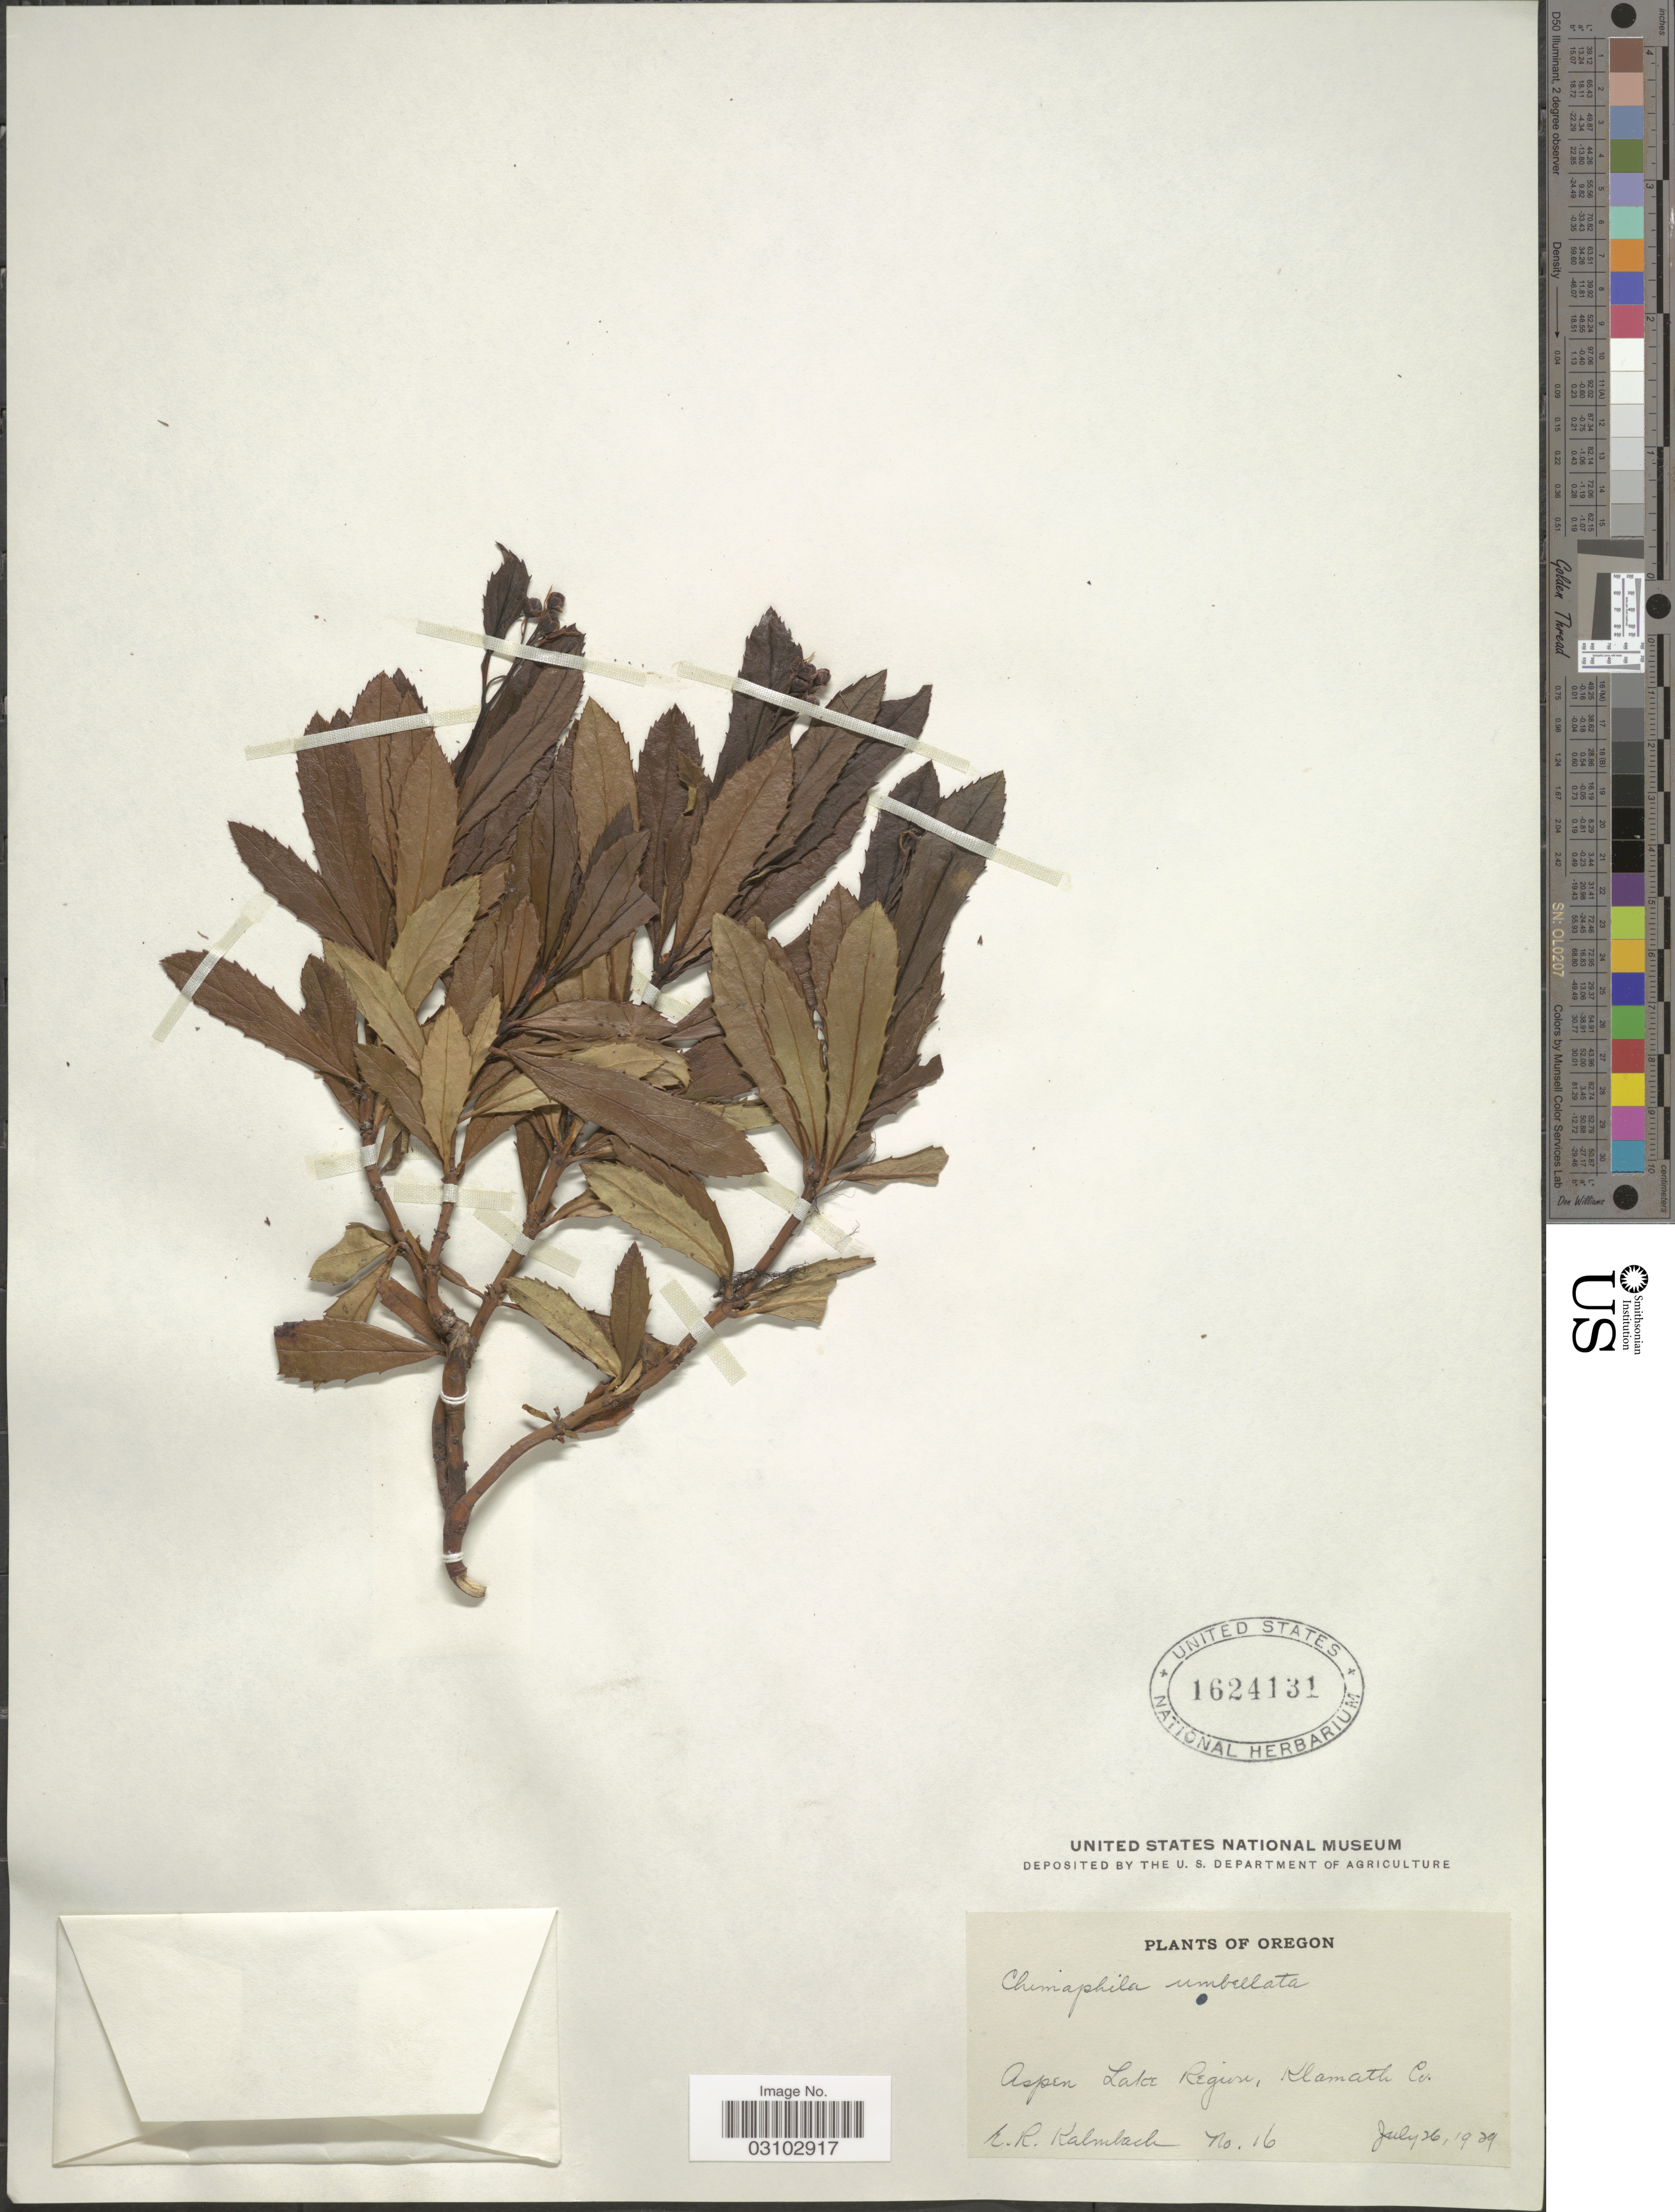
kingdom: Plantae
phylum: Tracheophyta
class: Magnoliopsida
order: Ericales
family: Ericaceae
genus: Chimaphila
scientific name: Chimaphila umbellata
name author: (L.) W.P.C. Barton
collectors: E. Kalmbach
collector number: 16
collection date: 1929-07-26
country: United States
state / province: Oregon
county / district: Klamath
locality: Aspen lake Region, Klamath Co.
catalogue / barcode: US 1624131